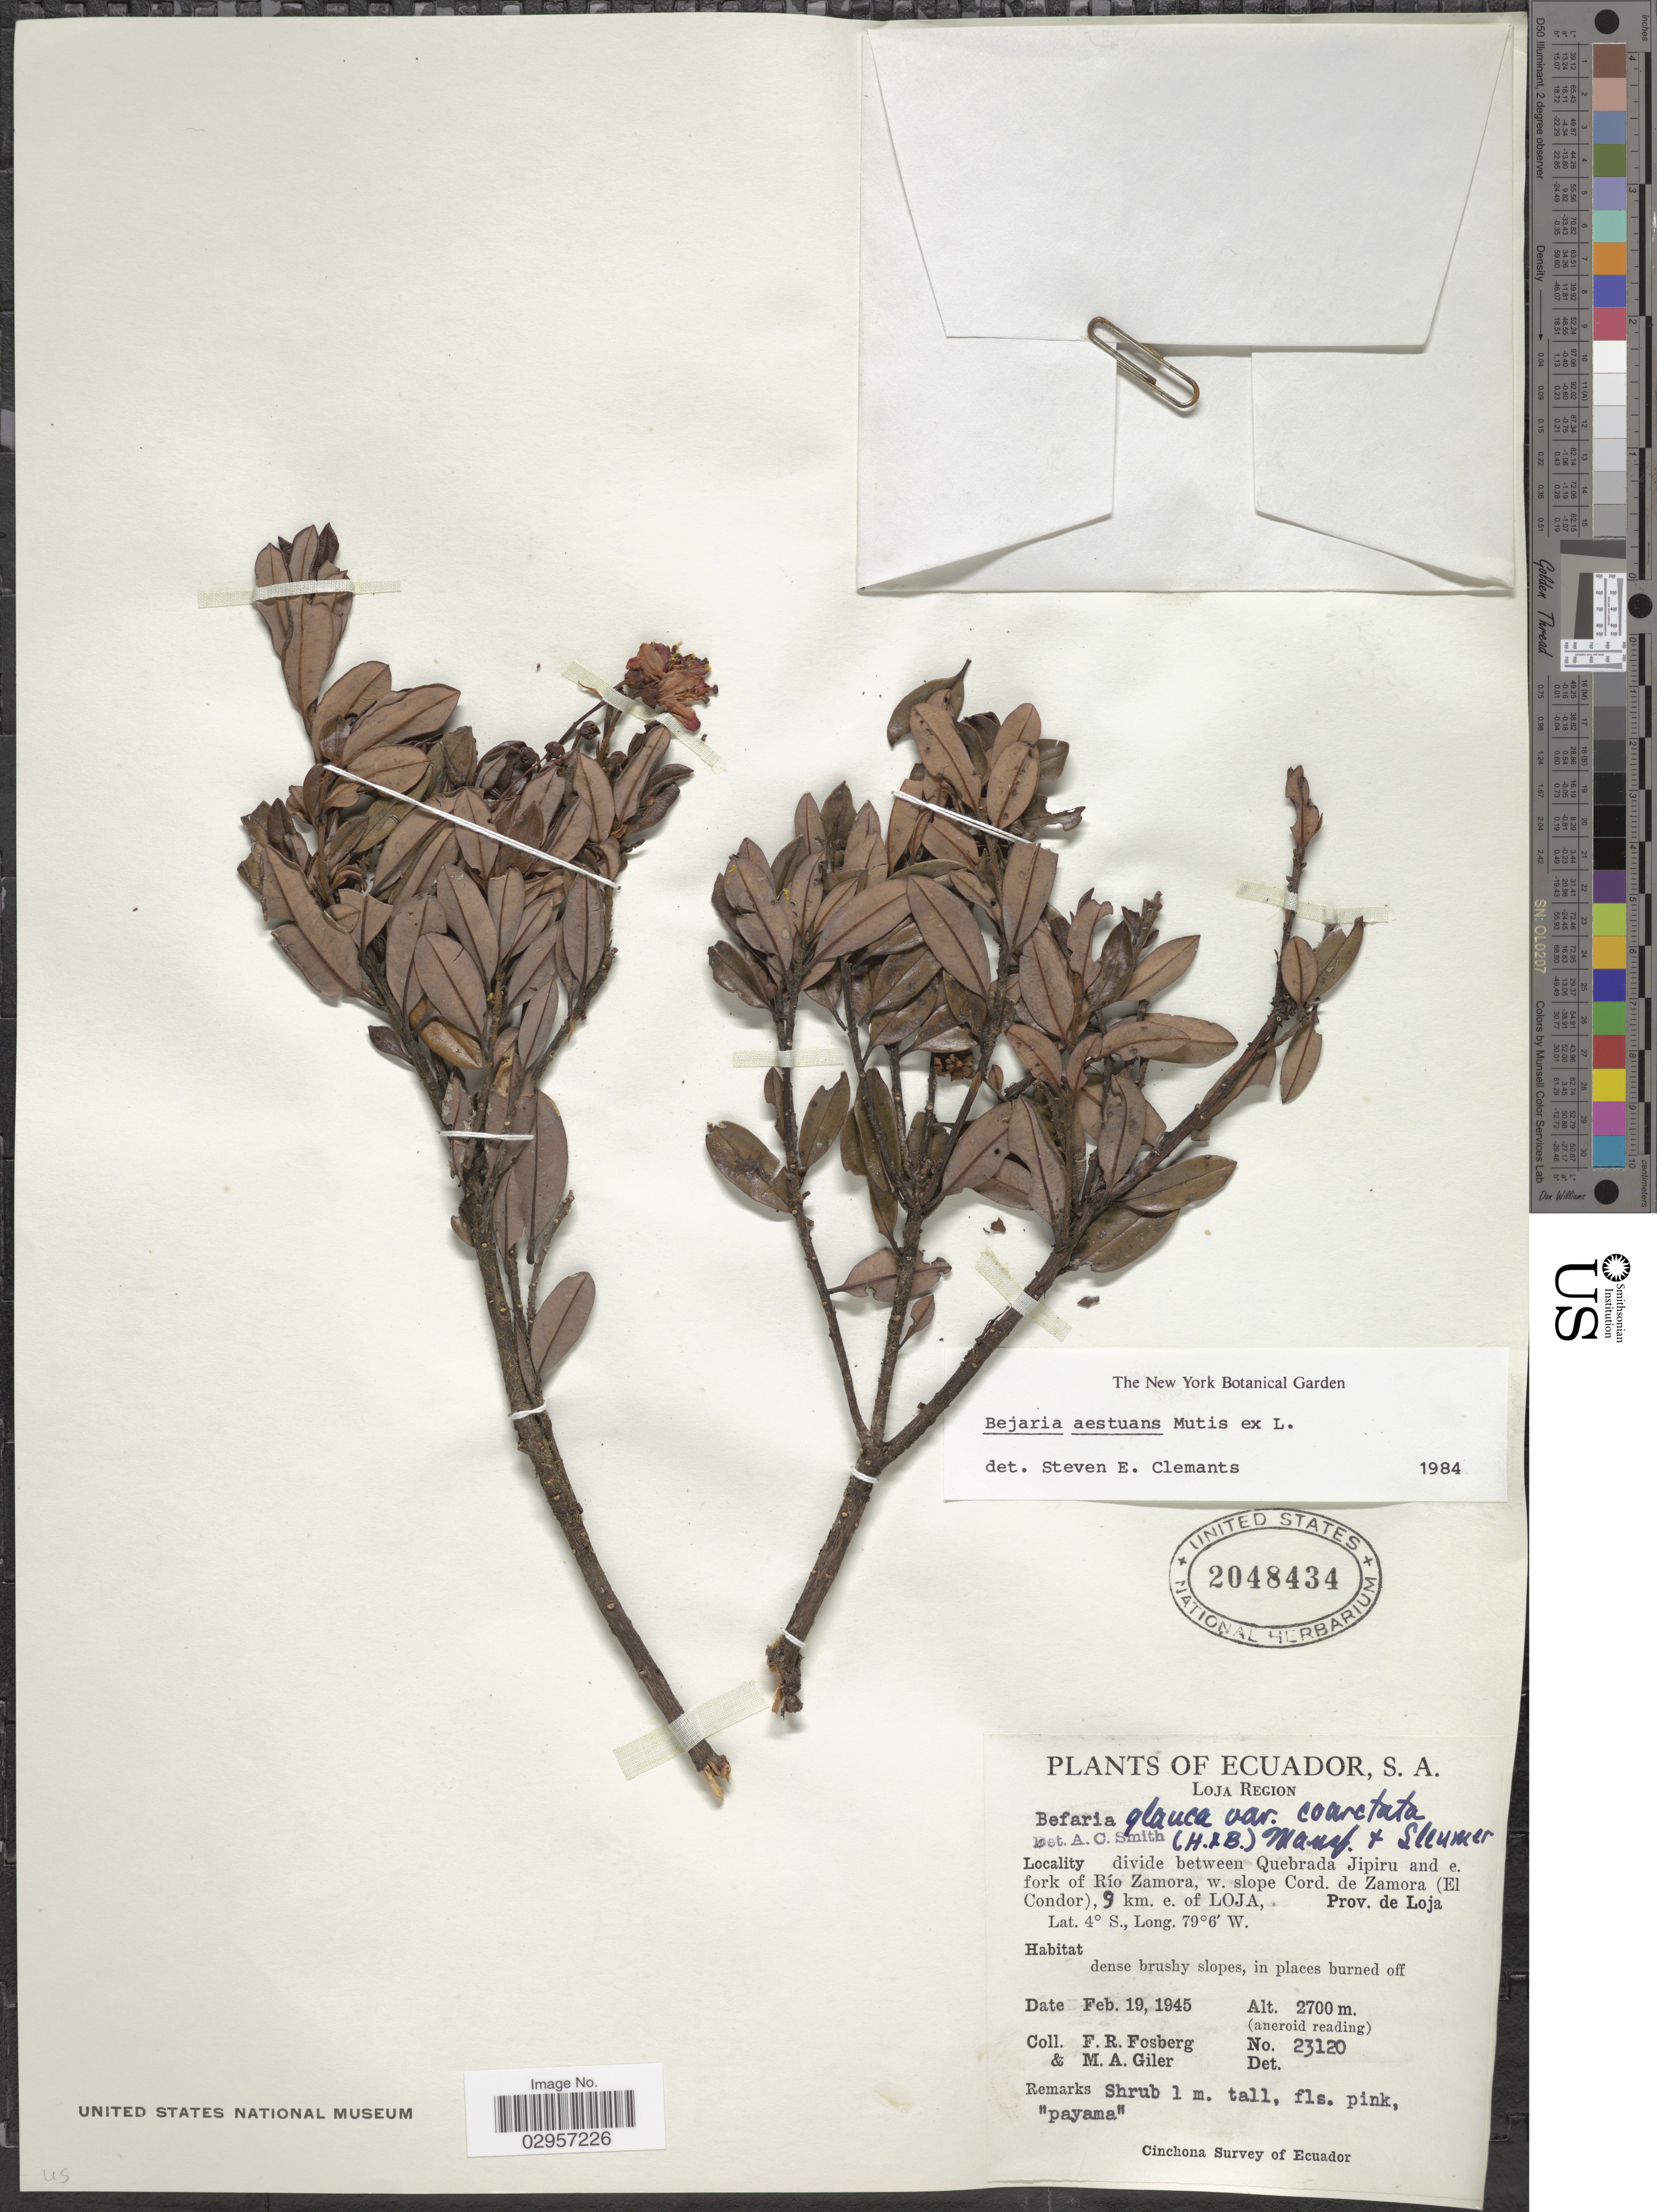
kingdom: Plantae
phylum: Tracheophyta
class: Magnoliopsida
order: Ericales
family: Ericaceae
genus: Befaria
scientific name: Befaria aestuans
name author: Mutis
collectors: F. R. Fosberg & M. Giler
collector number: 23120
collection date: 1945-02-19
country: Ecuador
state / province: Loja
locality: Loja Region. Divide between Quebrada Jipiru and e. fork of Río Zamora, w. slope Cord. de Zamora (El Condor), 9 km. e. of Loja, Prov. de Loja.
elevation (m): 2700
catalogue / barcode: US 2048434